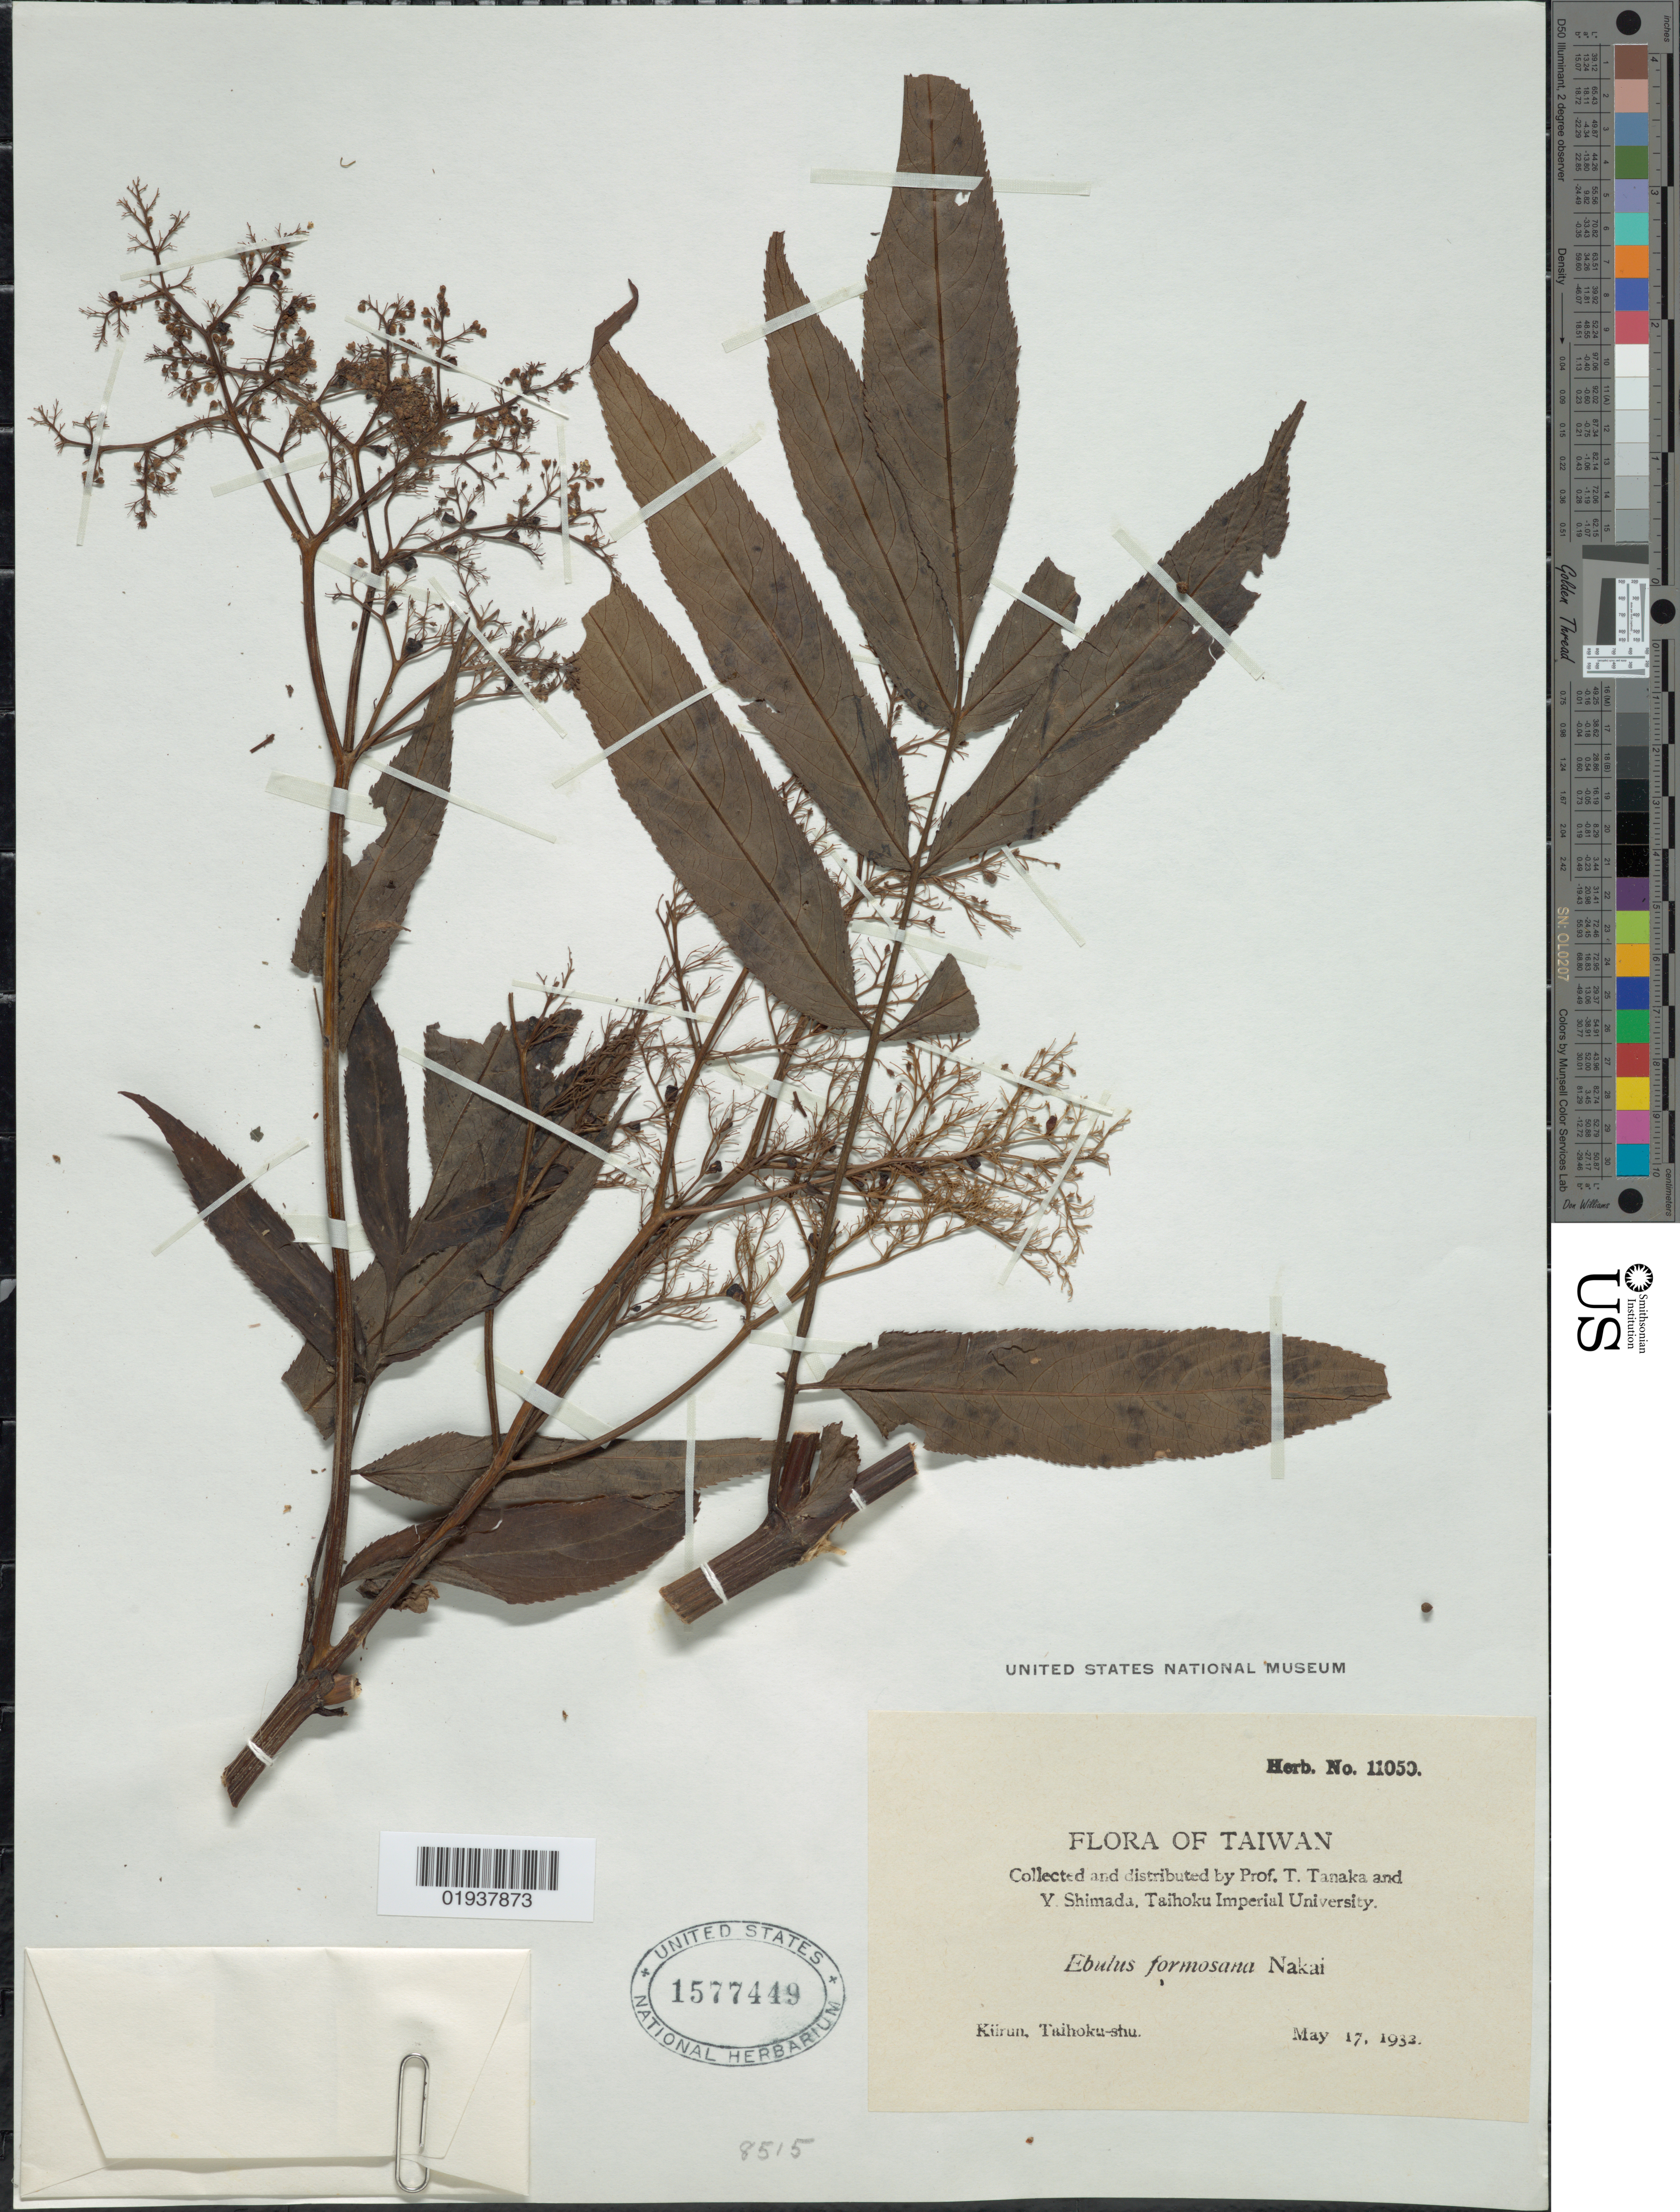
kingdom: Plantae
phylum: Tracheophyta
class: Magnoliopsida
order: Dipsacales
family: Viburnaceae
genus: Sambucus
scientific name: Sambucus javanica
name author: Blume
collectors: T. Tanaka & Y. Shimada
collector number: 11050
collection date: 1932-05-17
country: Taiwan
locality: Kiirun, Taihoku-shu.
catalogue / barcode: US 1577449